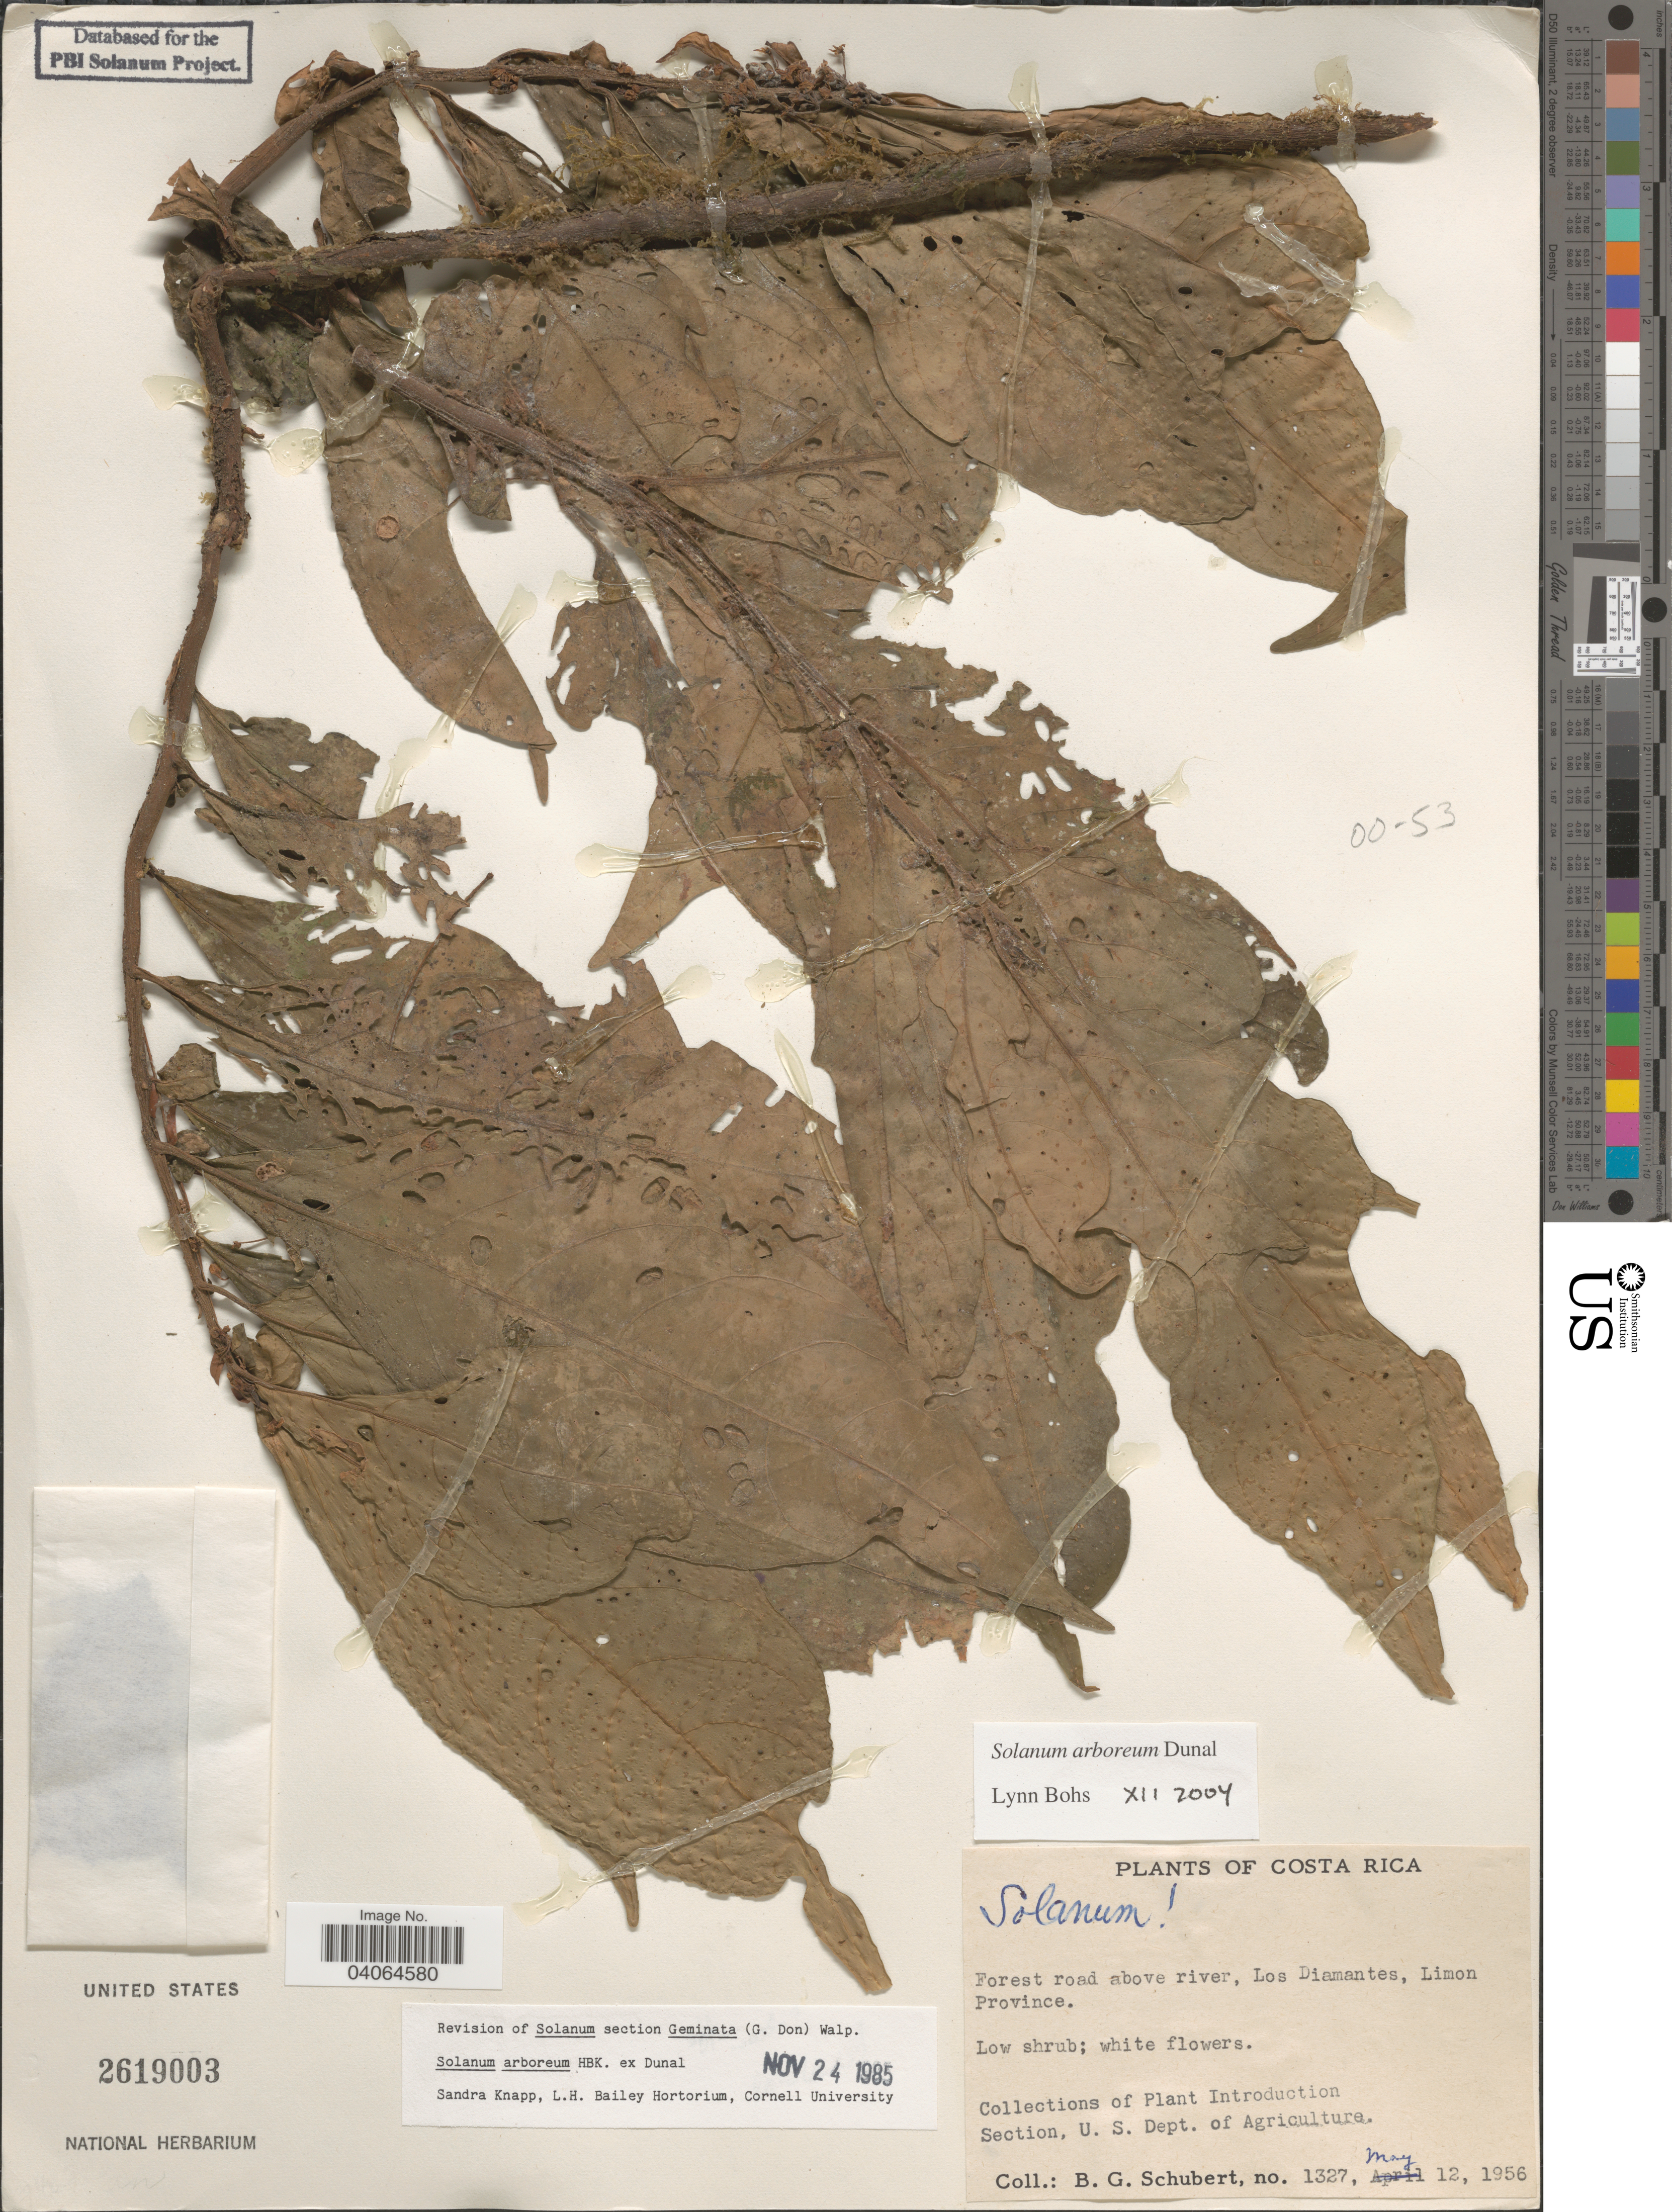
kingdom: Plantae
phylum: Tracheophyta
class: Magnoliopsida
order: Solanales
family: Solanaceae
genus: Solanum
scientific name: Solanum arboreum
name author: Dunal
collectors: B. Schubert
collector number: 1327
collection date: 1956-05-12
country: Costa Rica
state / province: Limón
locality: Forest road above river, Los Diamantes.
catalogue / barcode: US 2619003